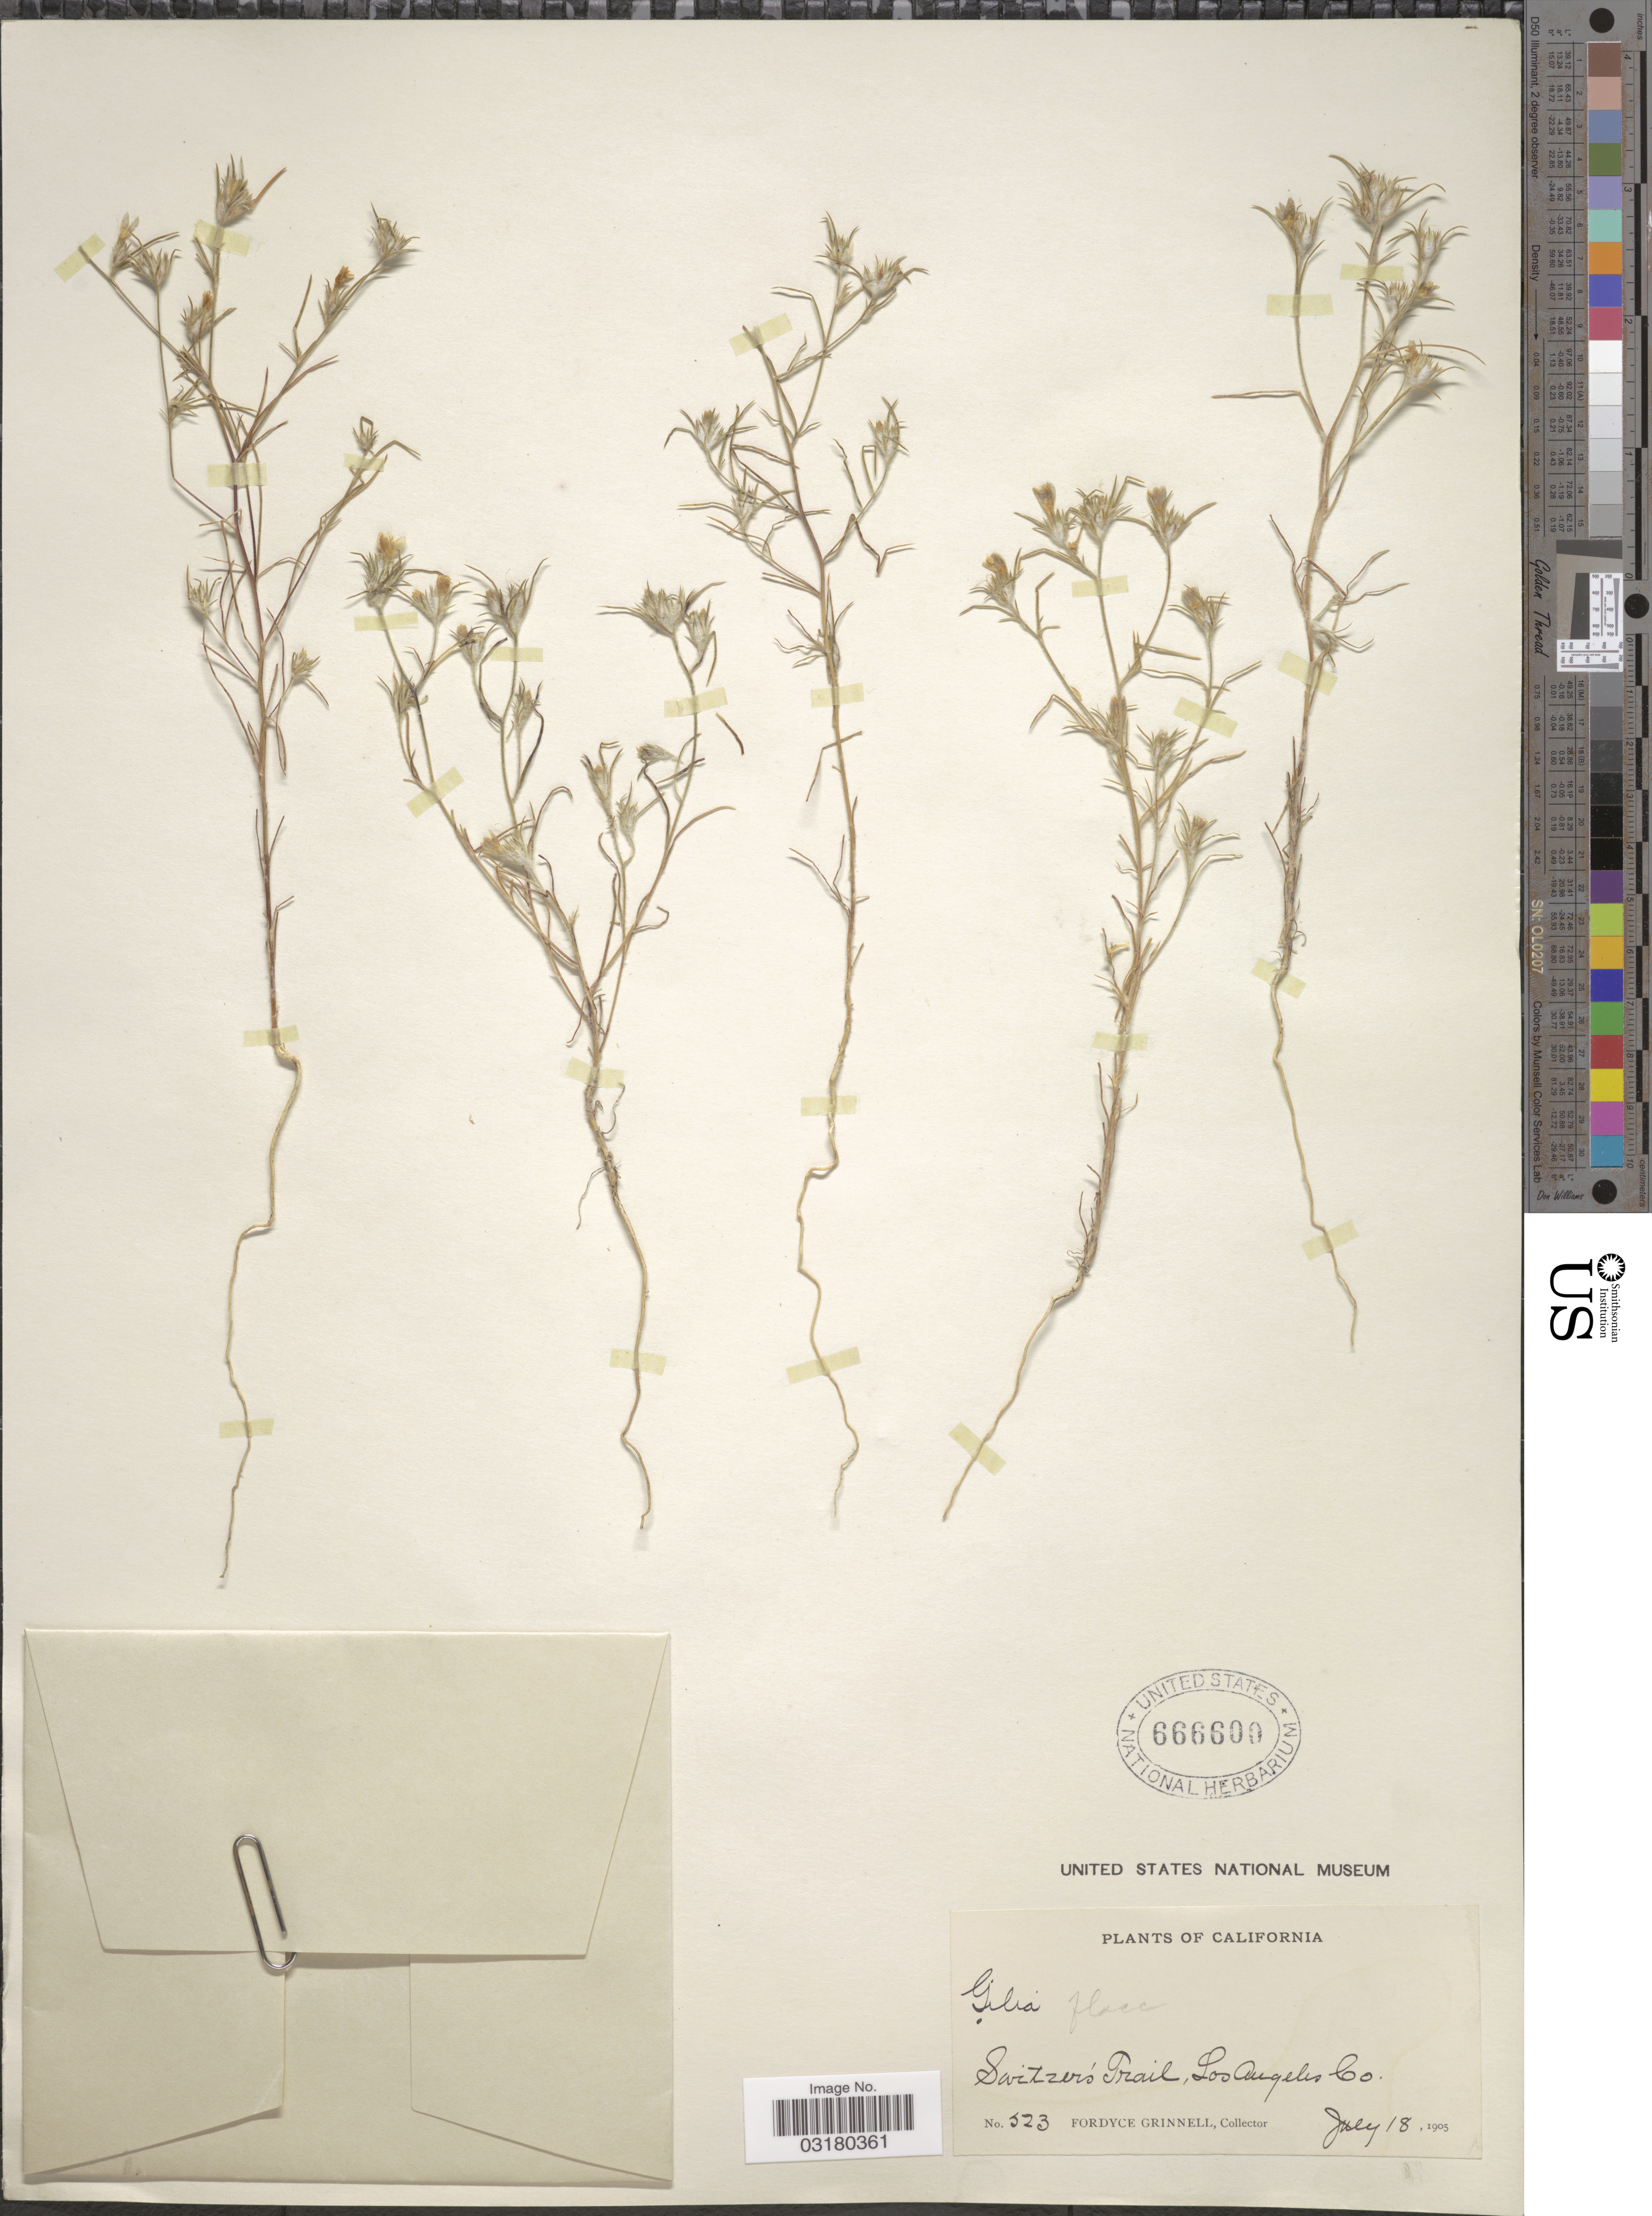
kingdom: Plantae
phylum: Tracheophyta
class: Magnoliopsida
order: Ericales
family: Polemoniaceae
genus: Eriastrum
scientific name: Eriastrum sp.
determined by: Strong, Mark T., (BOT), Smithsonian Institution - National Museum of Natural History (UNITED STATES)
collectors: F. Grinnell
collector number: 523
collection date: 1905-07-18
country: United States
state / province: California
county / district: Los Angeles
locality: Switzer's Trail, Los Angeles Co.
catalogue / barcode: US 666600